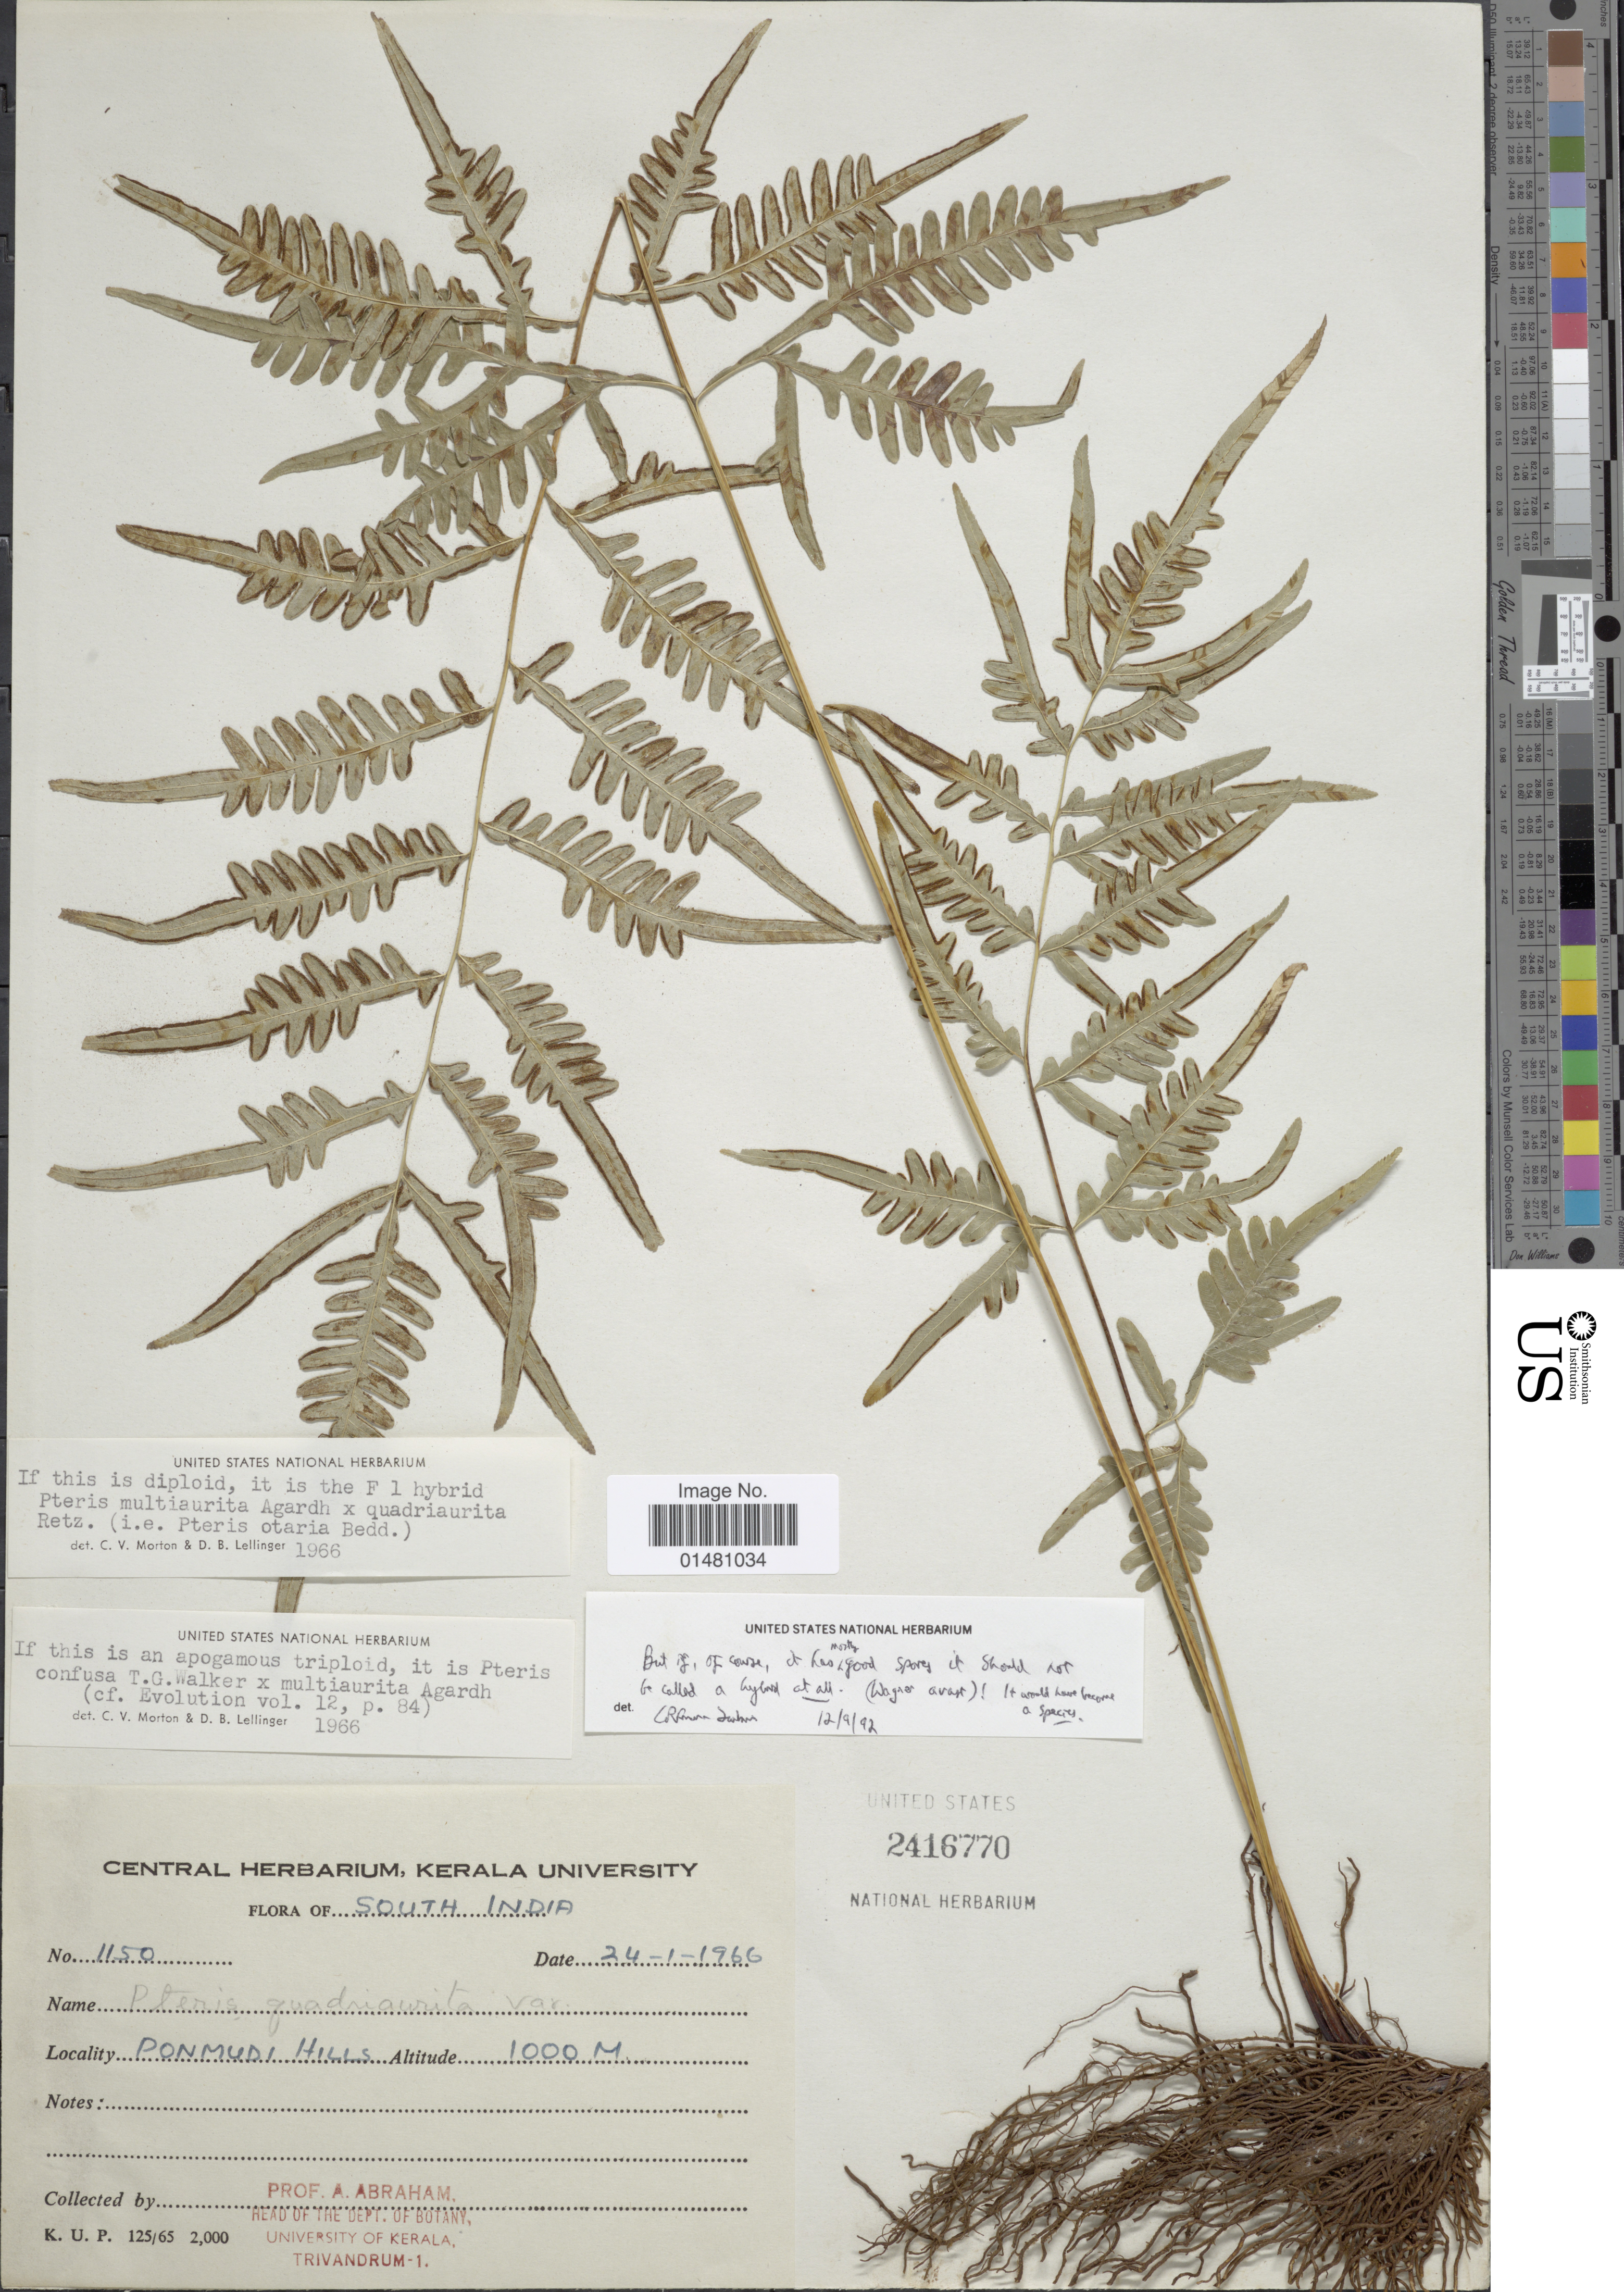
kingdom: Plantae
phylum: Tracheophyta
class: Polypodiopsida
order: Polypodiales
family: Pteridaceae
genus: Pteris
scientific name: Pteris quadriaurita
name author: Retz.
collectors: A. Abraham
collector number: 1150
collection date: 1966-01-24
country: India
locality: South India, Ponmudi Hills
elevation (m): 1000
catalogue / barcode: US 2416770